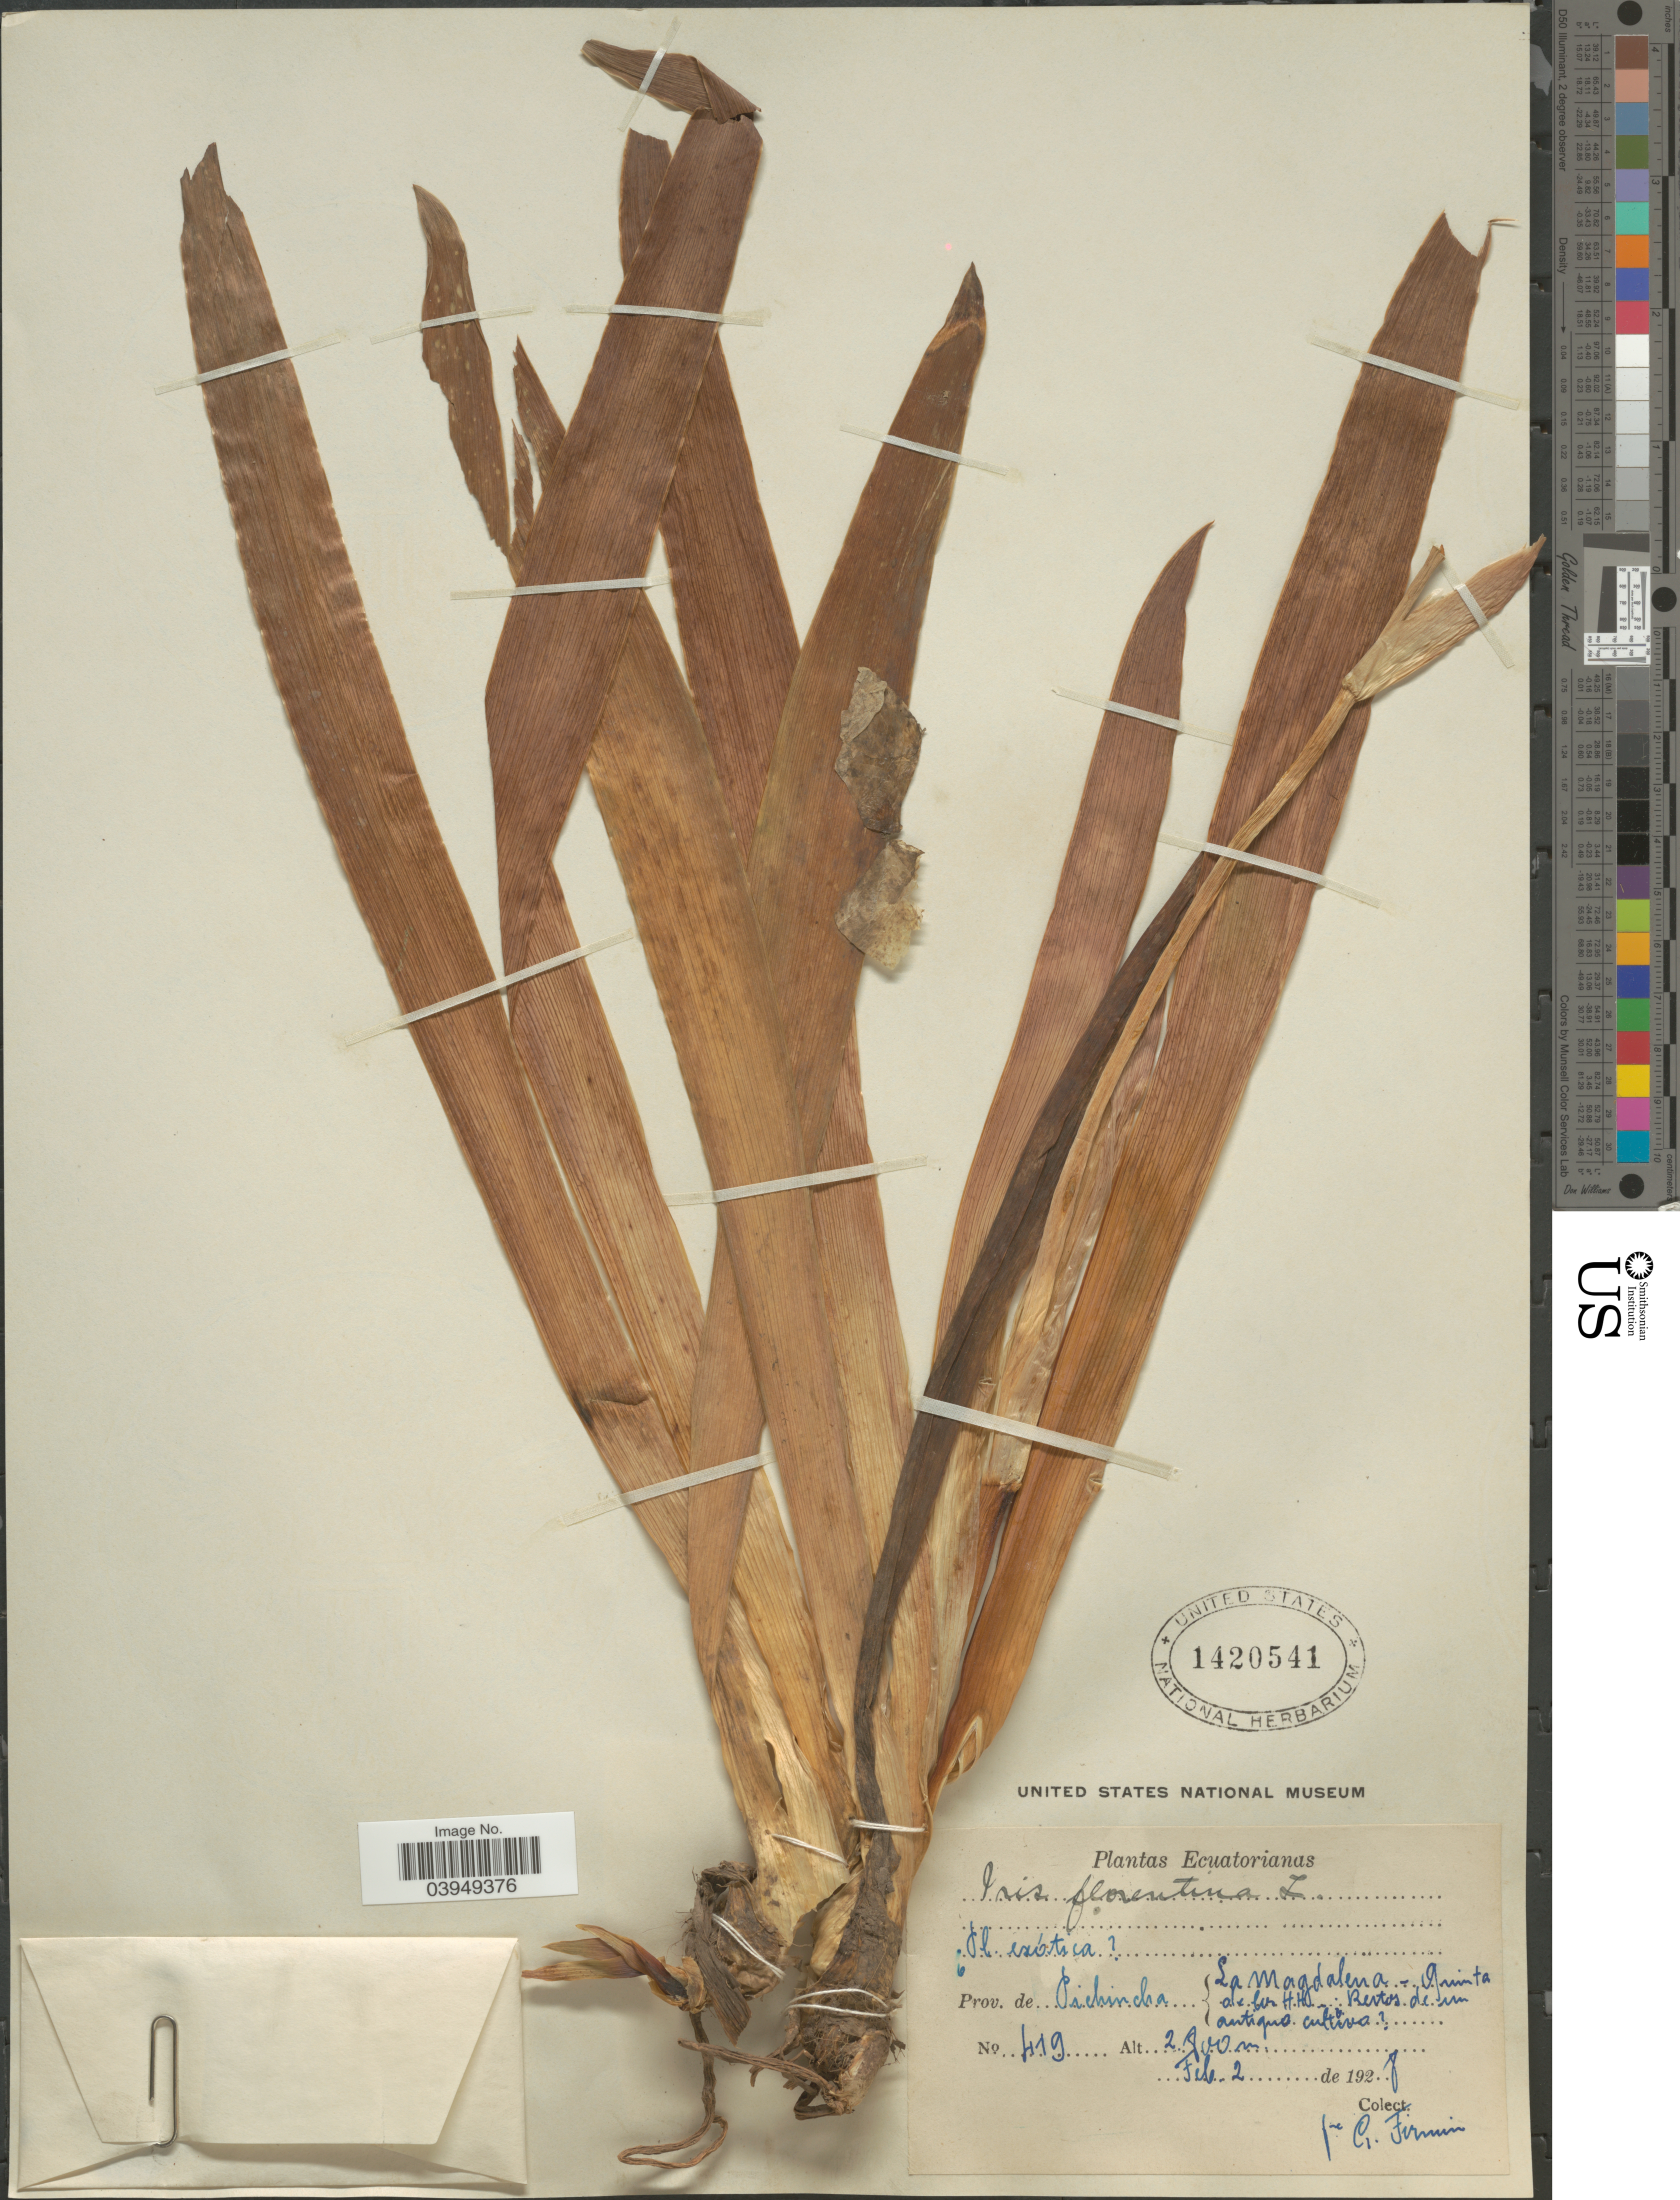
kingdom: Plantae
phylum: Tracheophyta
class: Liliopsida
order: Asparagales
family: Iridaceae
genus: Iris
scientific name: Iris florentina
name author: L.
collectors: F. Firmin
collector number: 419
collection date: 1928-02-02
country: Ecuador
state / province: Pichincha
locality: La Magdalena- Quinta de los H. H.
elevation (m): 2800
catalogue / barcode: US 1420541